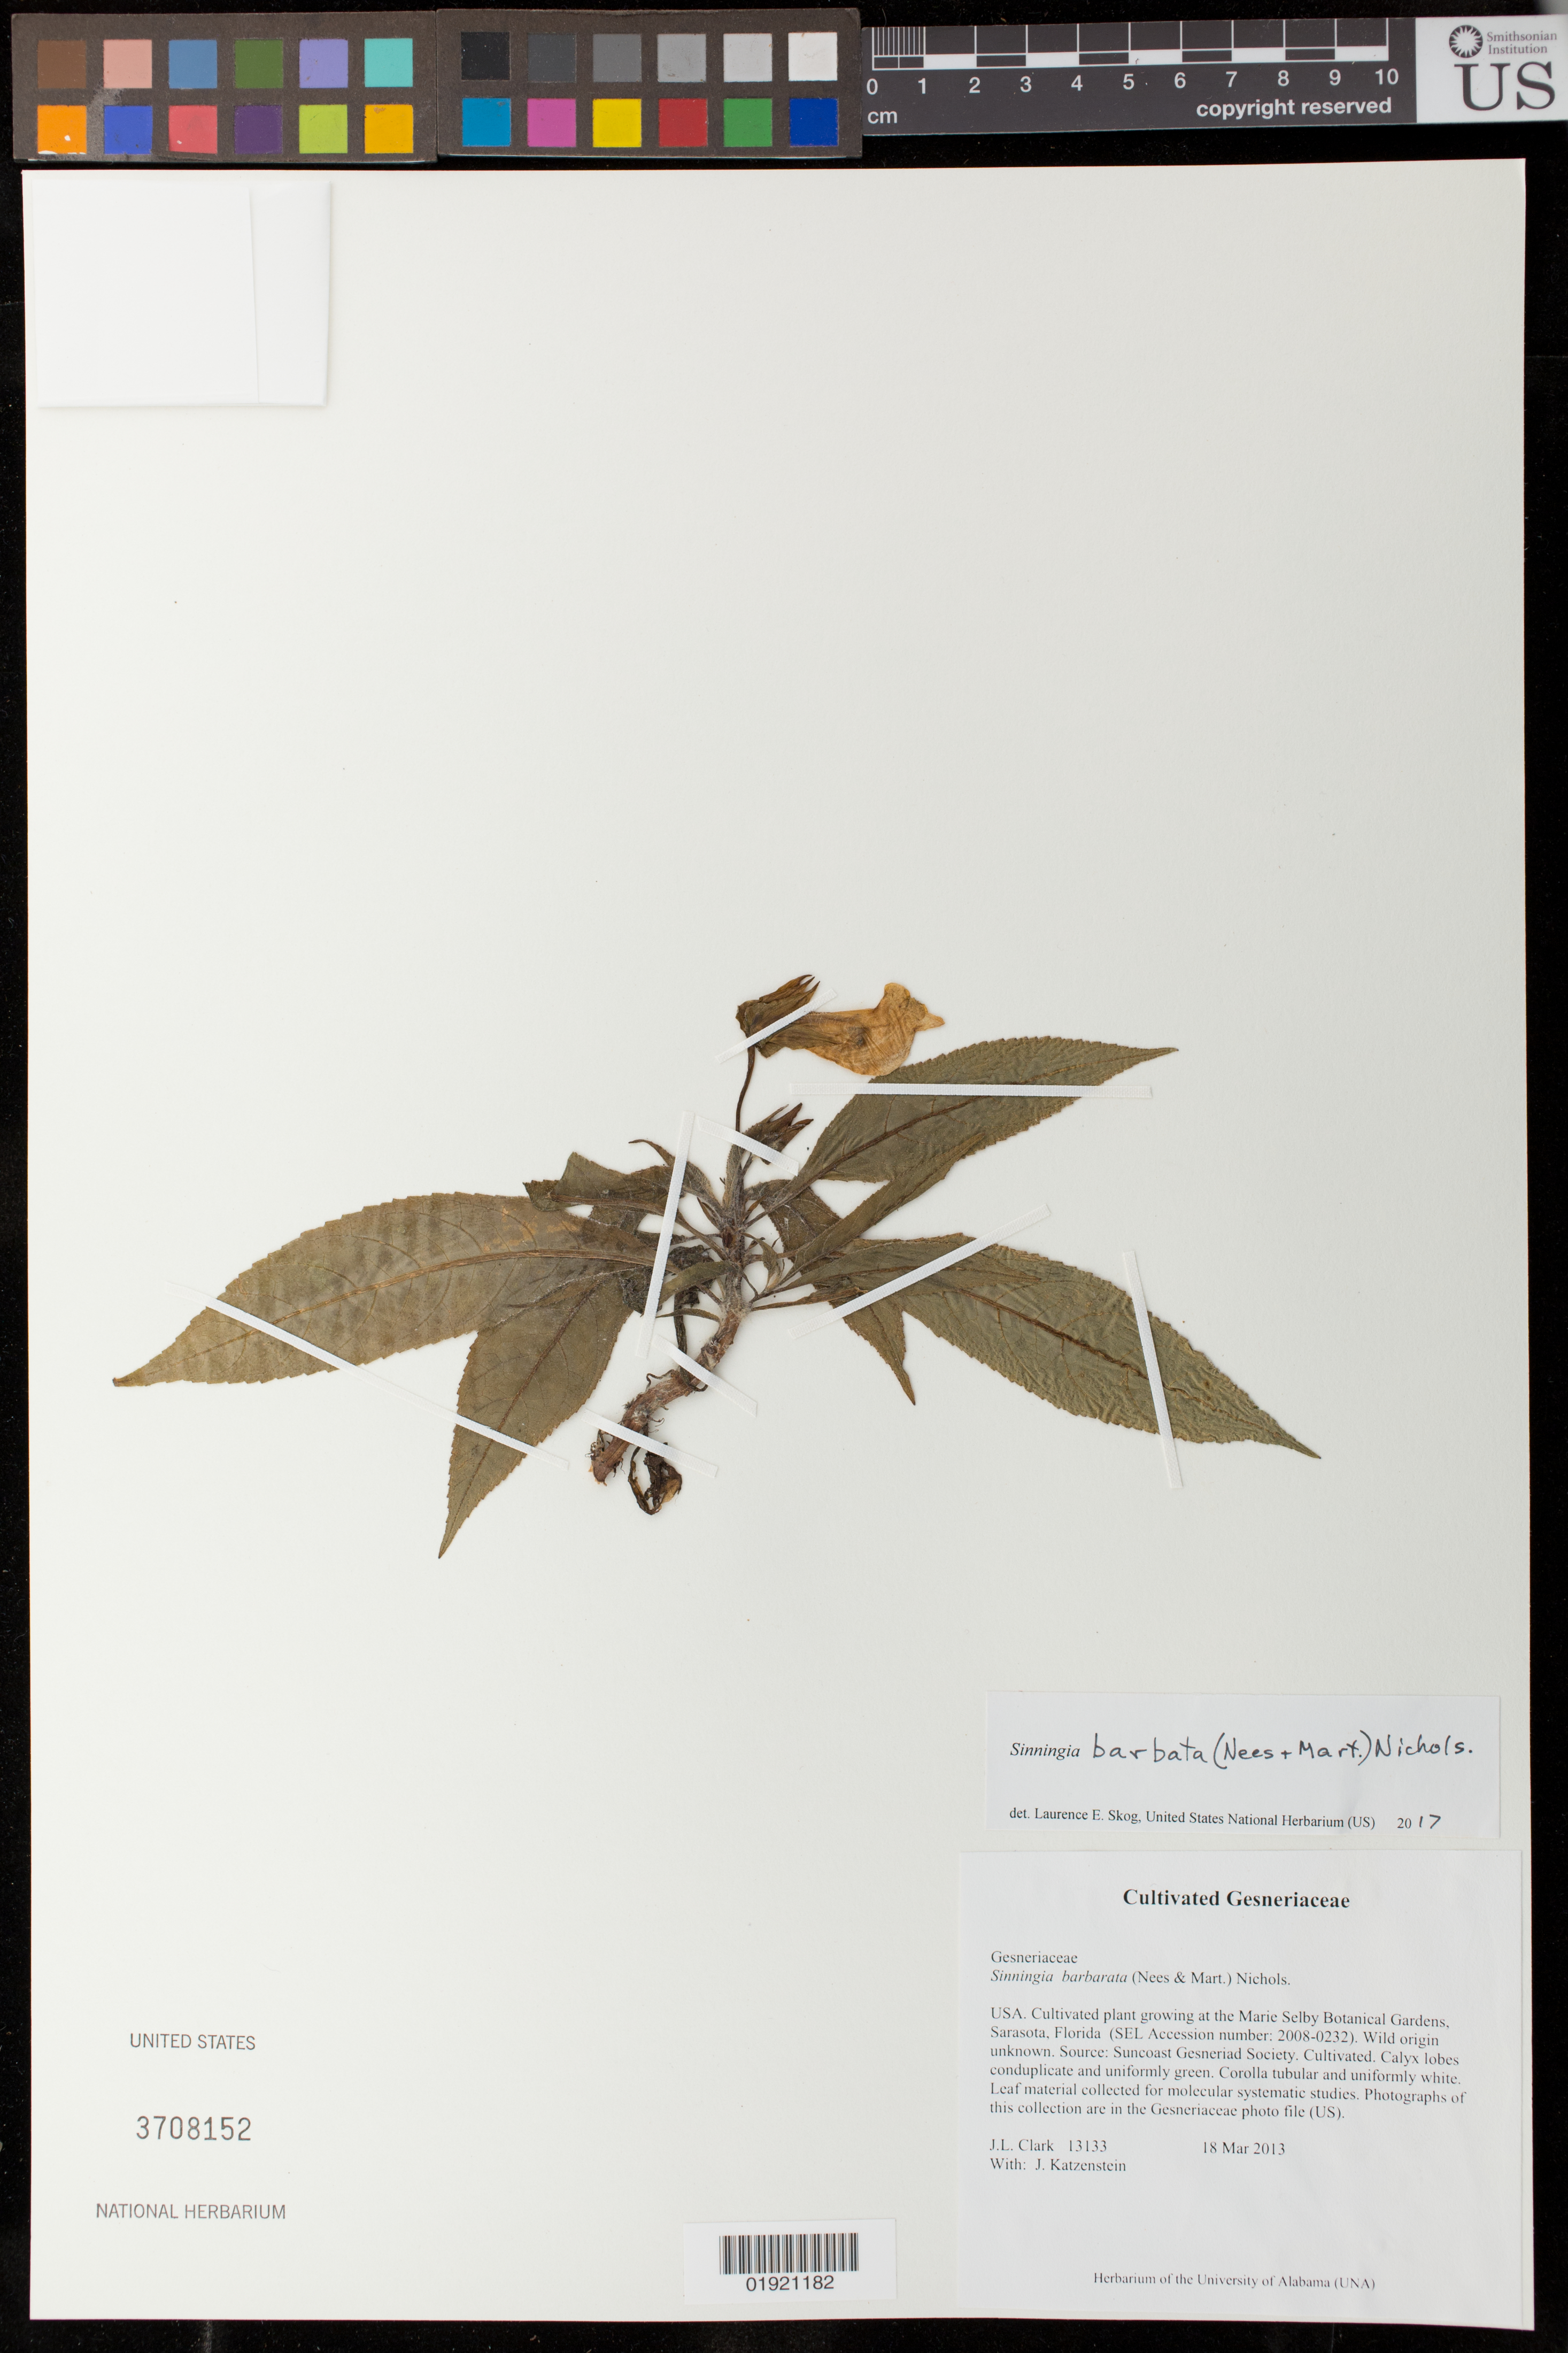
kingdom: Plantae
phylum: Tracheophyta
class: Magnoliopsida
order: Lamiales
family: Gesneriaceae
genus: Sinningia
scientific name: Sinningia barbata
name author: (Nees & Mart.) G. Nicholson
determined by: Skog, Laurence E.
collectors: J. L. Clark & J. Katzenstein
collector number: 13133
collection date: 2013-03-18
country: United States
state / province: Florida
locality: Cultivated plant growing at the Marie Selby Botanical Gardens, Sarasota, Florida. Wild origin unknown.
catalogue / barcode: US 3708152